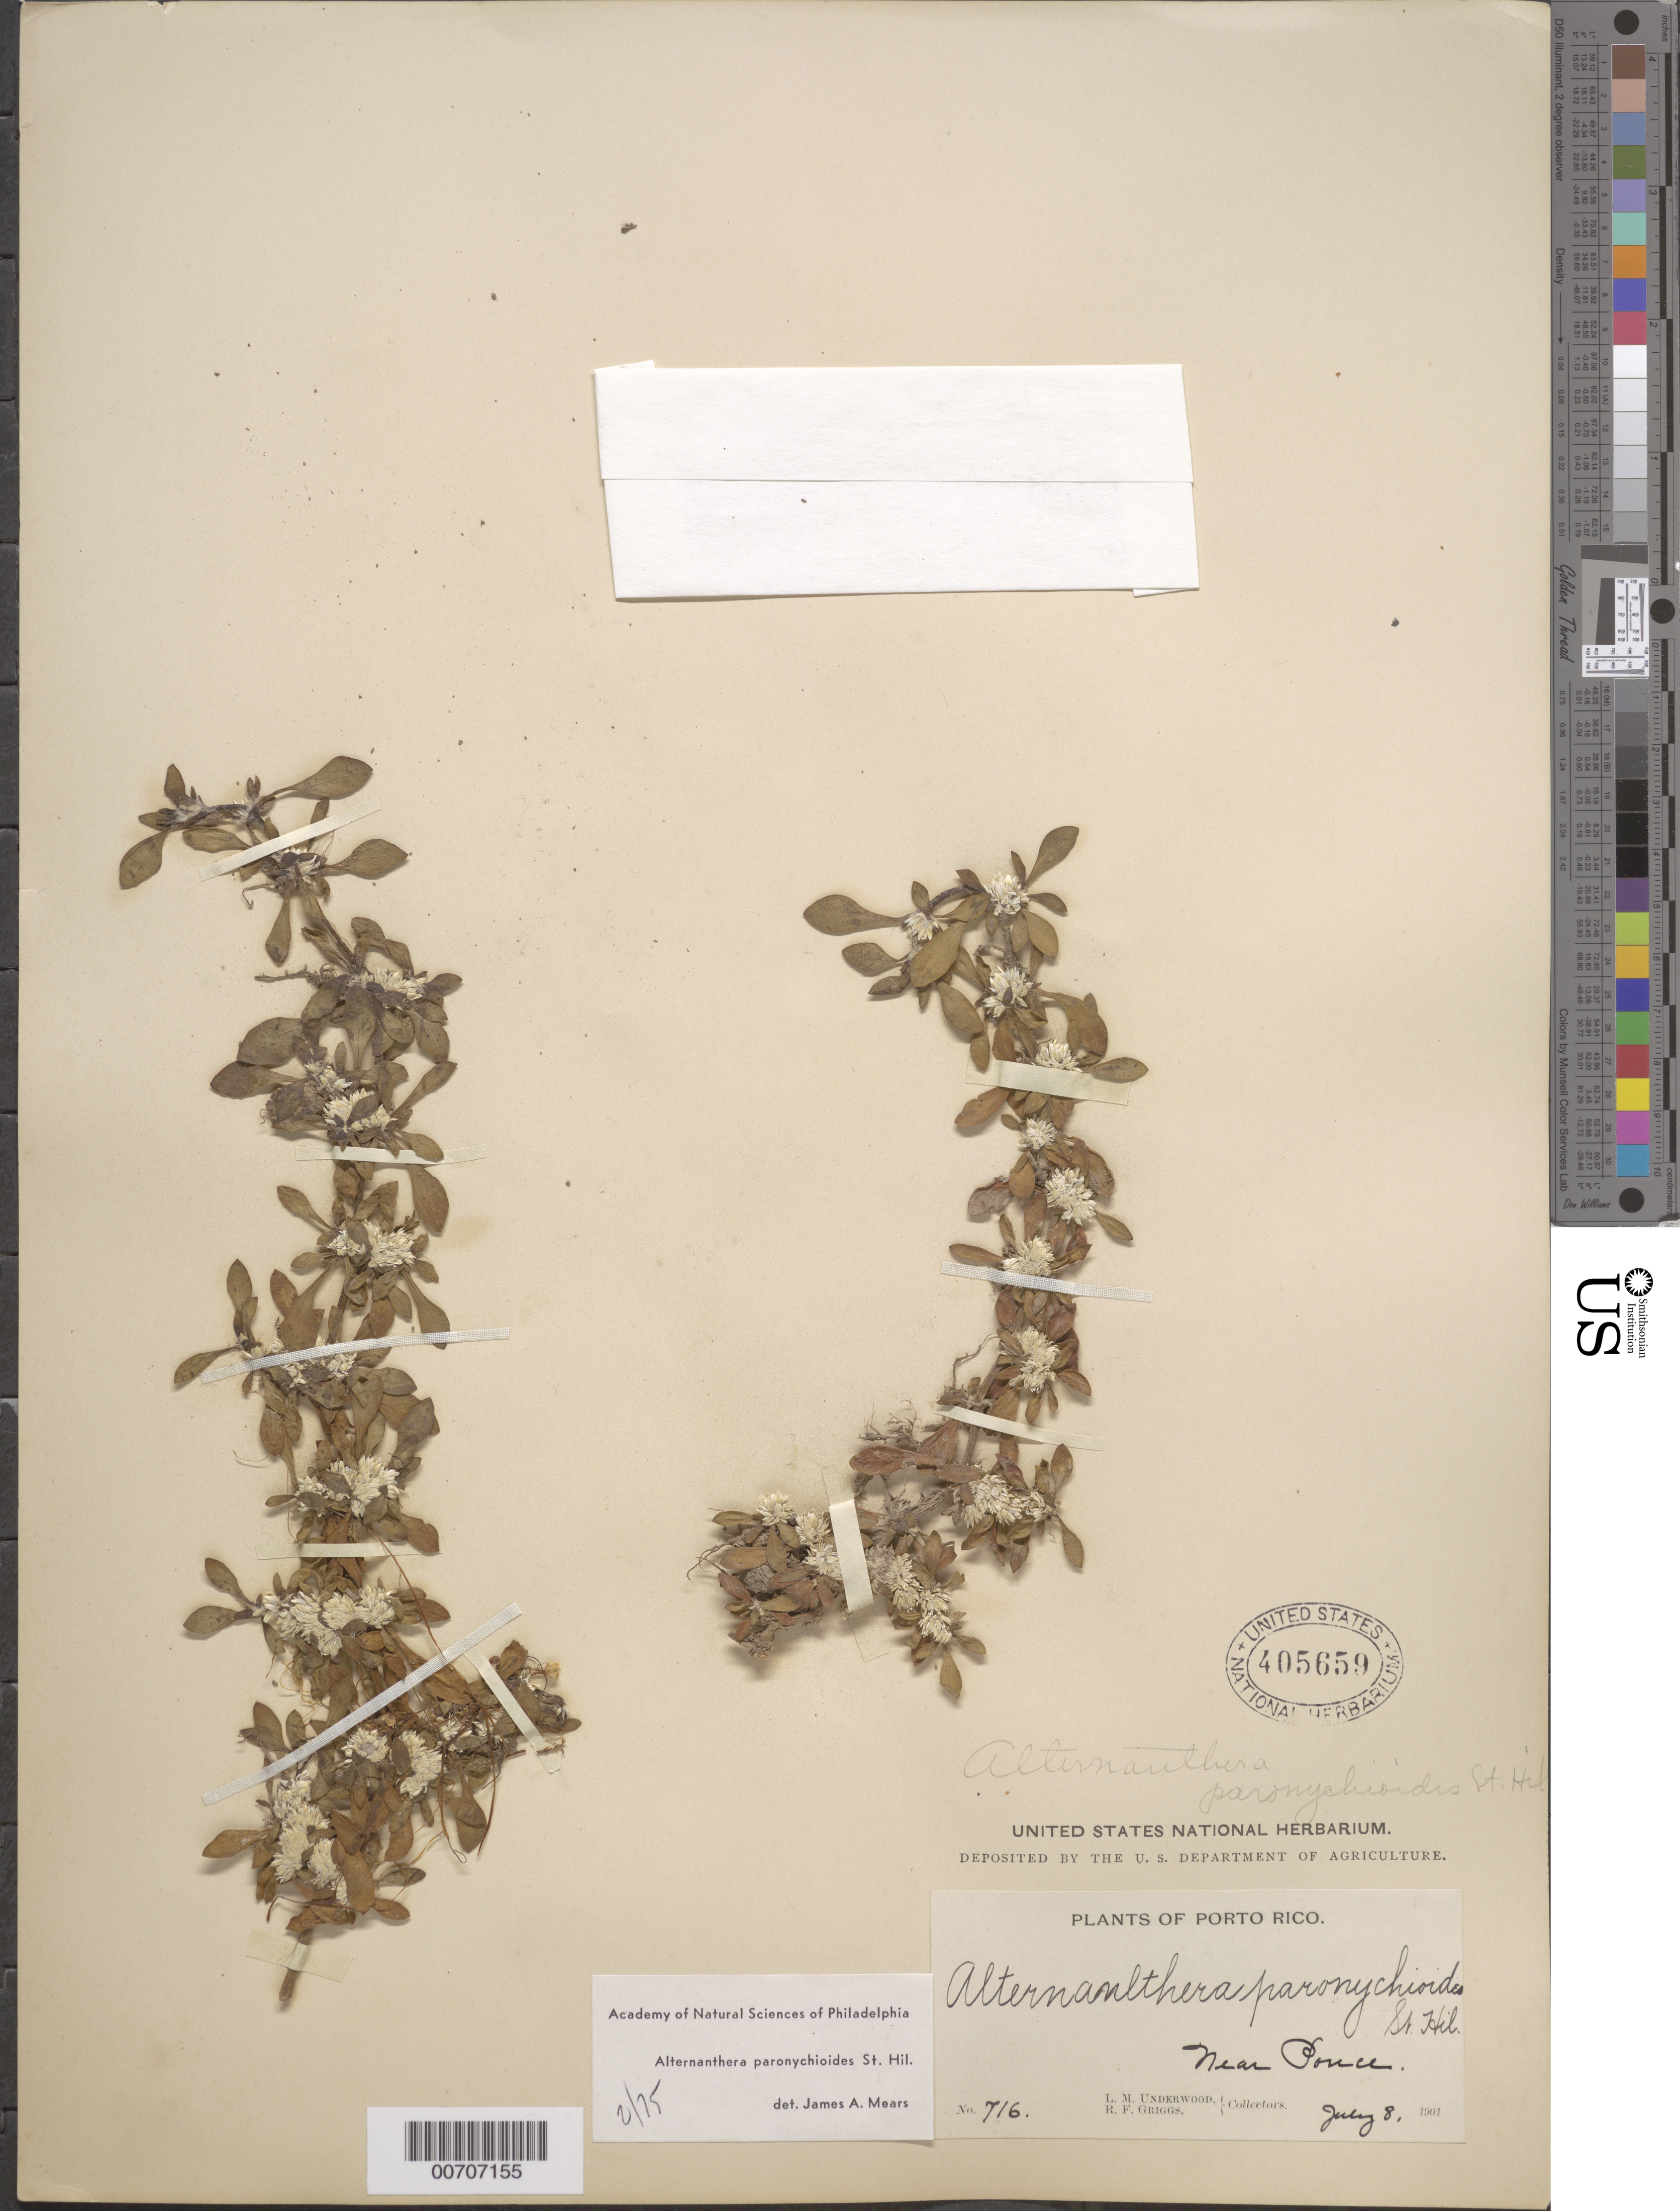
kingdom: Plantae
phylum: Tracheophyta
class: Magnoliopsida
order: Caryophyllales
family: Amaranthaceae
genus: Alternanthera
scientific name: Alternanthera paronychioides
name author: A. St.-Hil.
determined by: Mears, J. A., (PH), Academy of Natural Sciences of Philadelphia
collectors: L. M. Underwood & R. F. Griggs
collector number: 716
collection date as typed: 08 Jul 1901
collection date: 1901-07-08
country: Puerto Rico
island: Greater Antilles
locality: Ponce, near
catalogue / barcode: US 405659